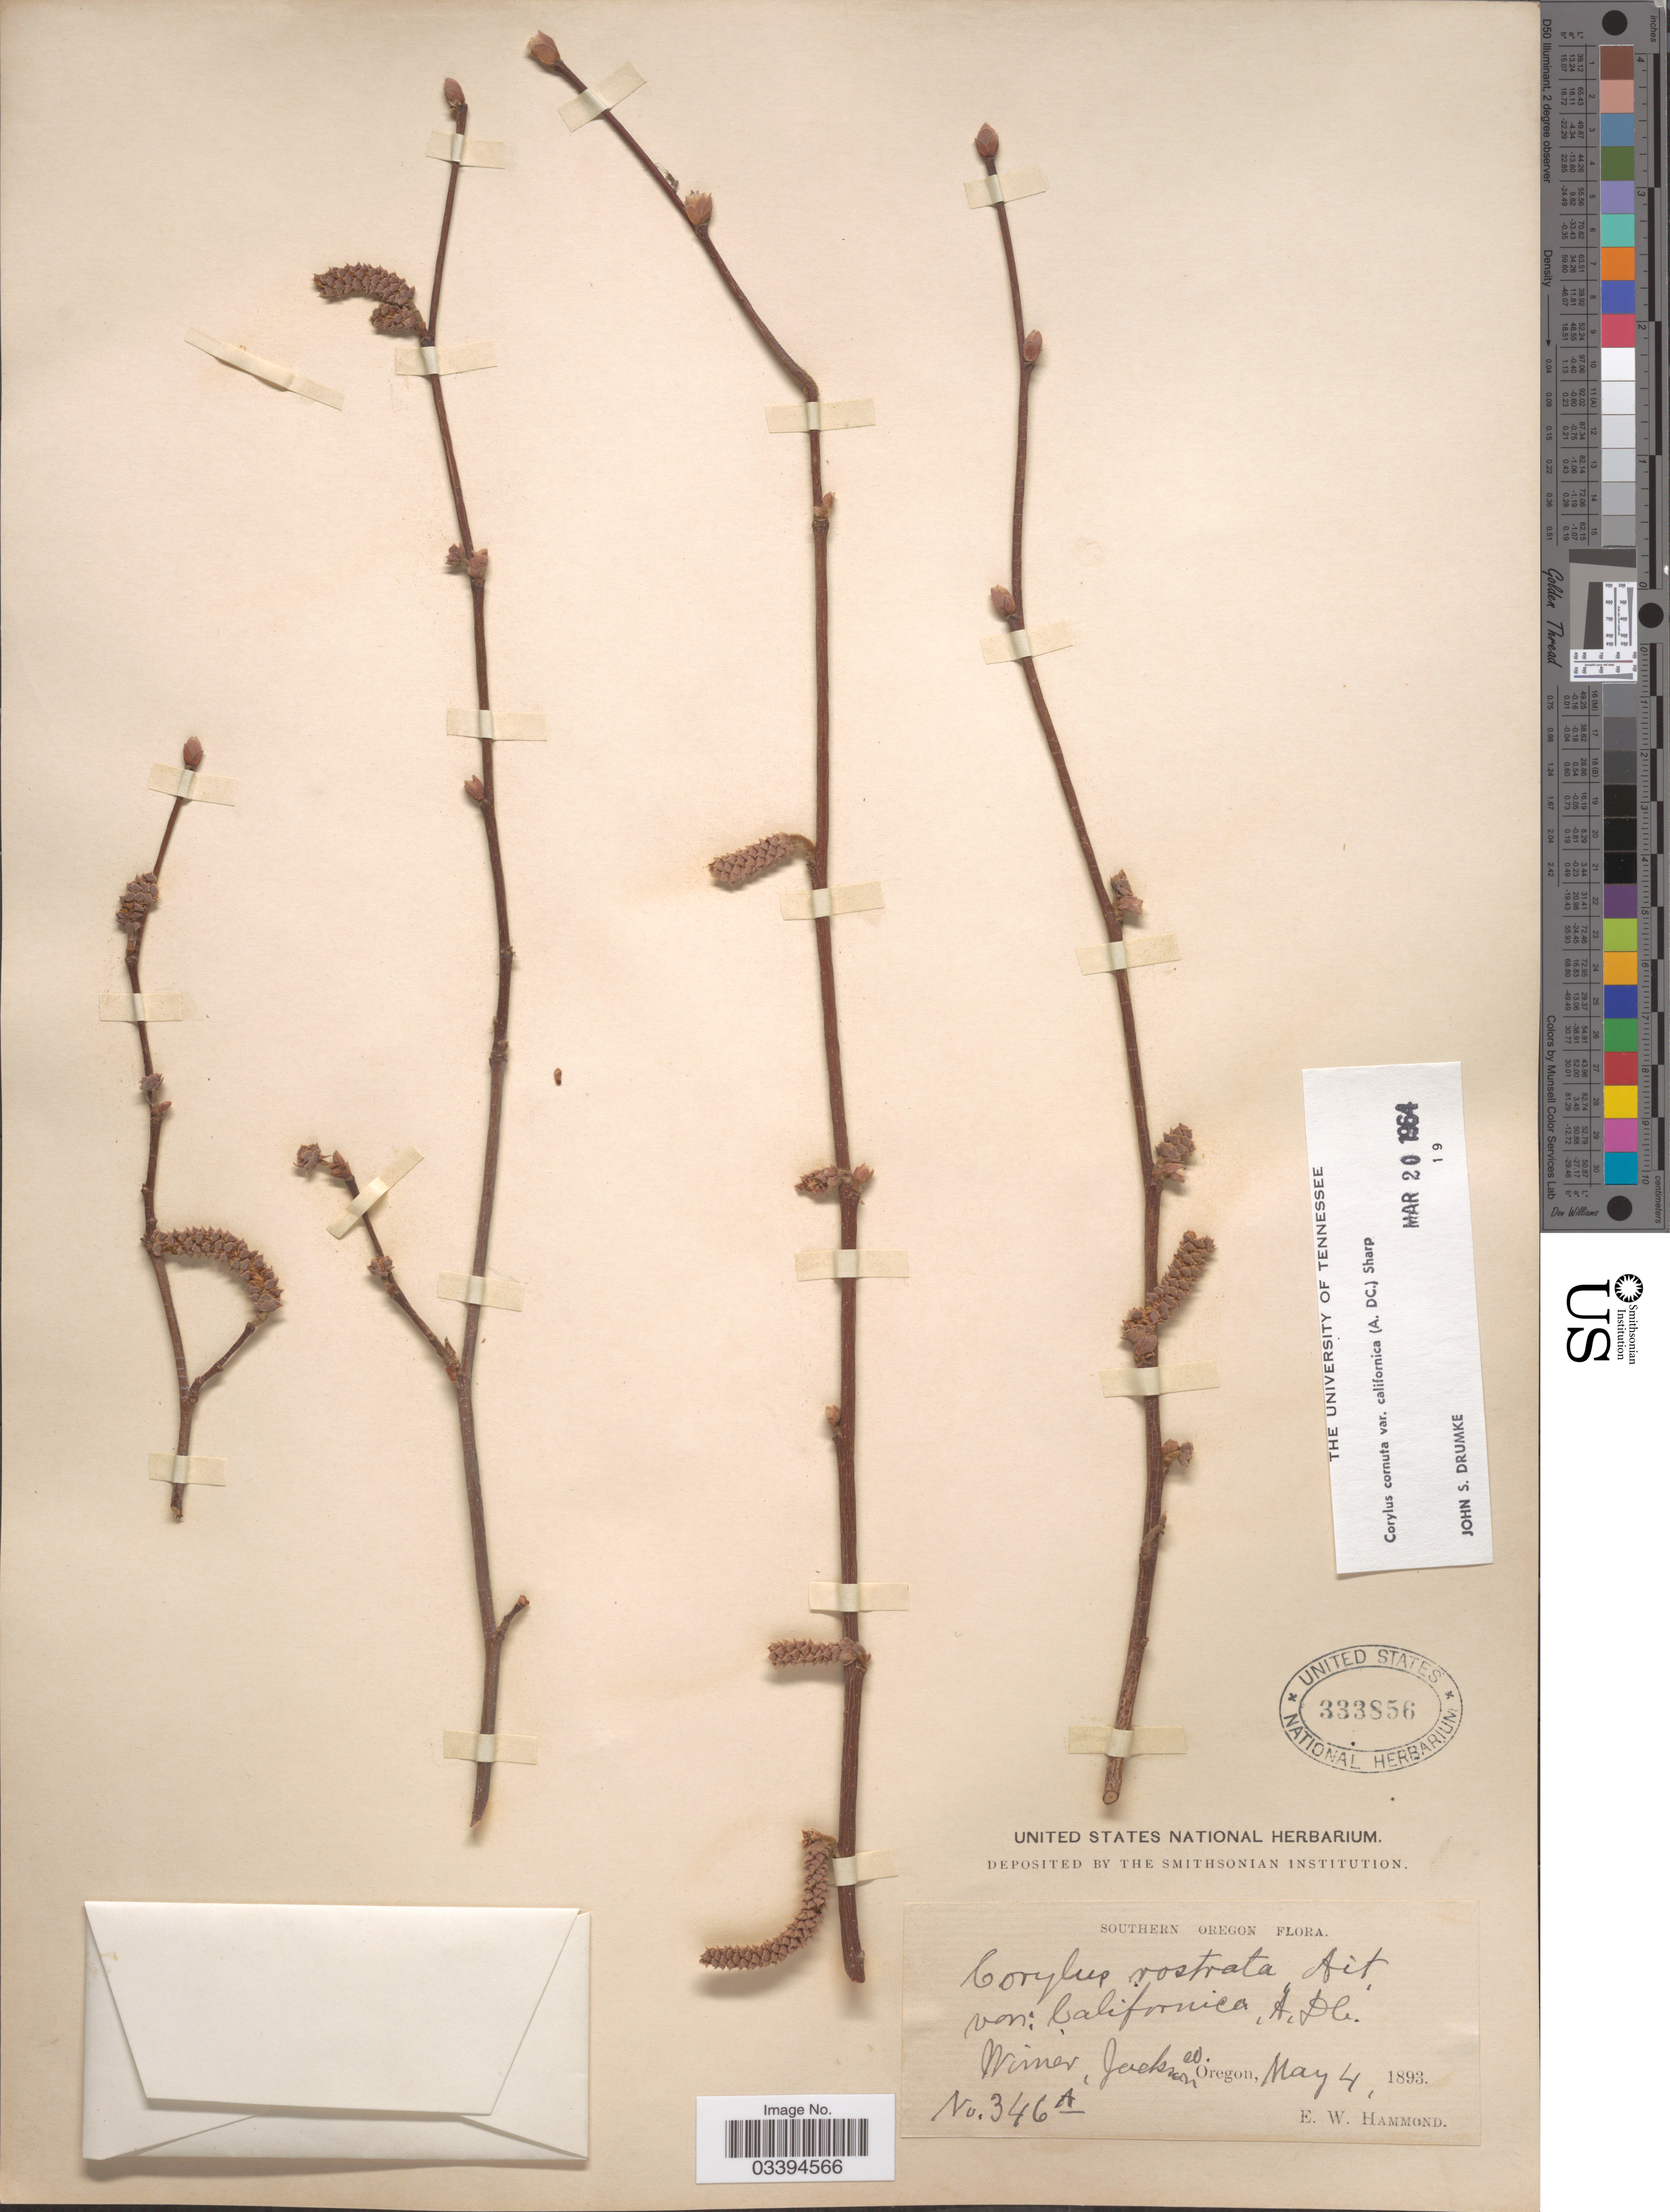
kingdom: Plantae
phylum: Tracheophyta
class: Magnoliopsida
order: Fagales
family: Betulaceae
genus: Corylus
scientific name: Corylus californica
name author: (A. DC.) Rose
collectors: E. Hammond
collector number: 346A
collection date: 1893-05-04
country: United States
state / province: Oregon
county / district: Jackson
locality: Southern Oregon. Wimer, Jackson Co.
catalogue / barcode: US 333856